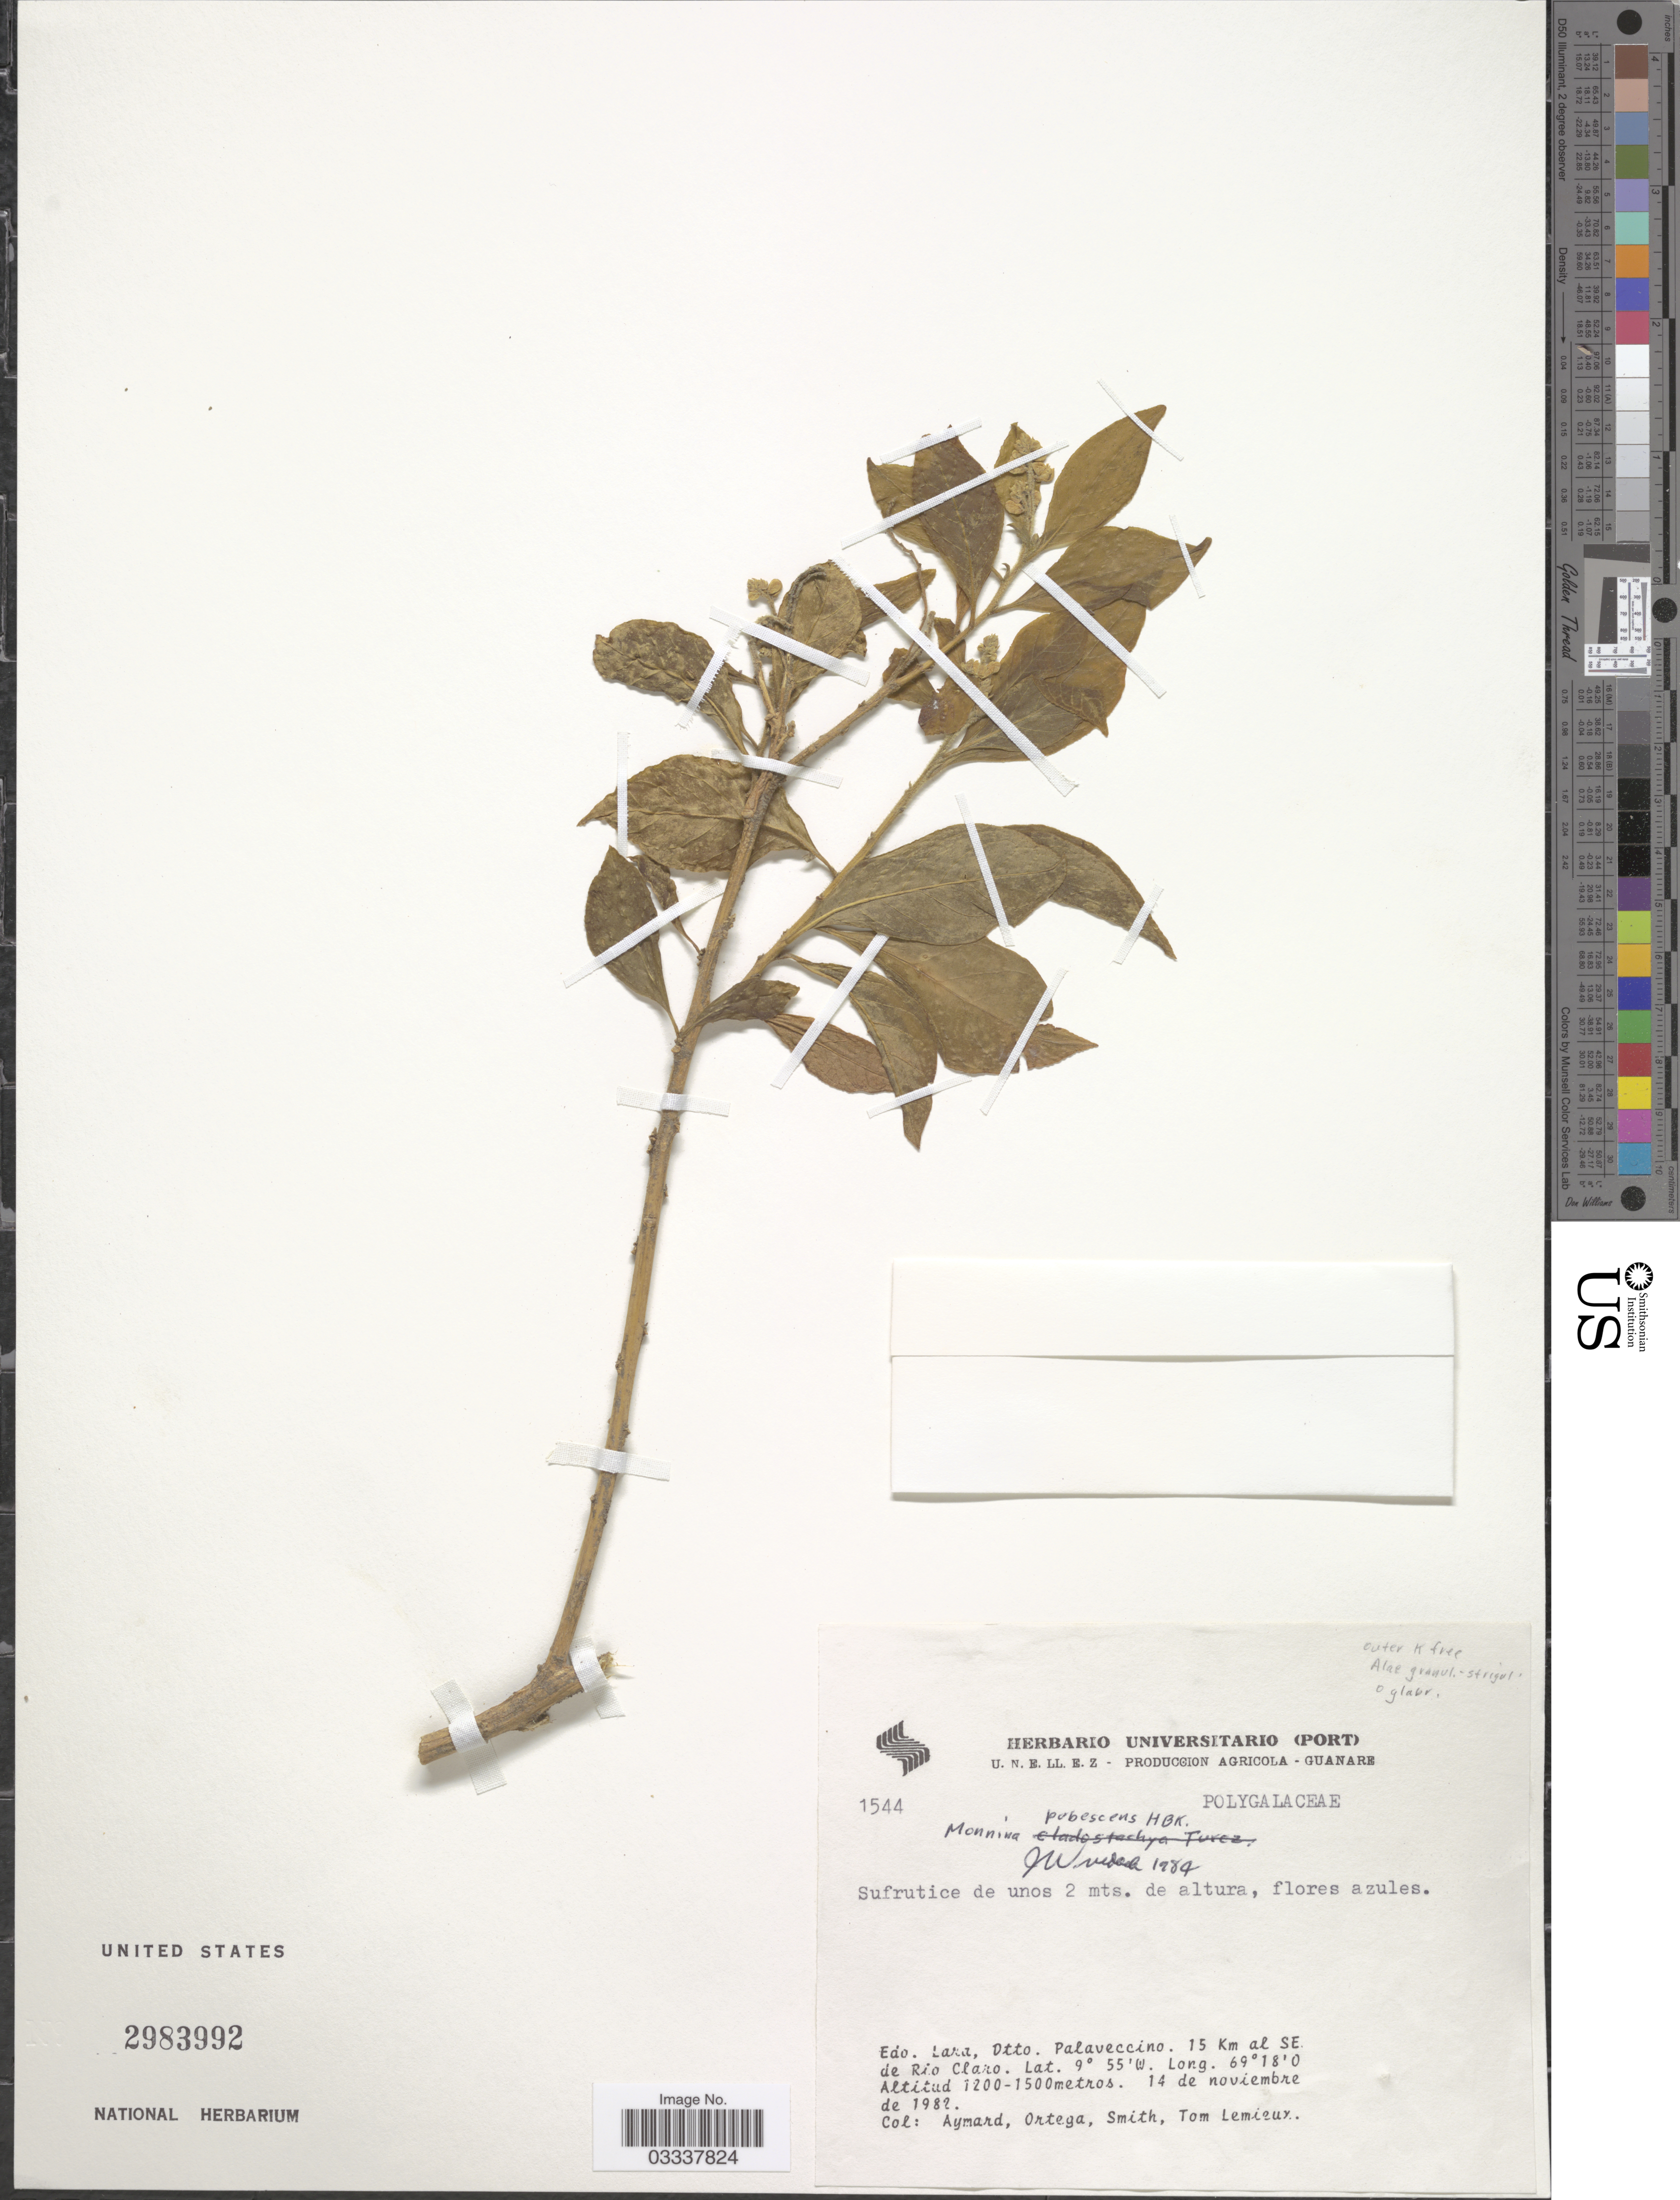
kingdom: Plantae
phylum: Tracheophyta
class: Magnoliopsida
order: Fabales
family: Polygalaceae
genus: Monnina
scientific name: Monnina pubescens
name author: Kunth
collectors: G. A. Aymard, Ortega, --, -- Smith & T. Lemieux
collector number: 1544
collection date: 1982-11-14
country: Venezuela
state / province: Lara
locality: Dtto. Palaveccino. 15 Km al SE de Rio Claro.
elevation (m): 1200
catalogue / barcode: US 2983992